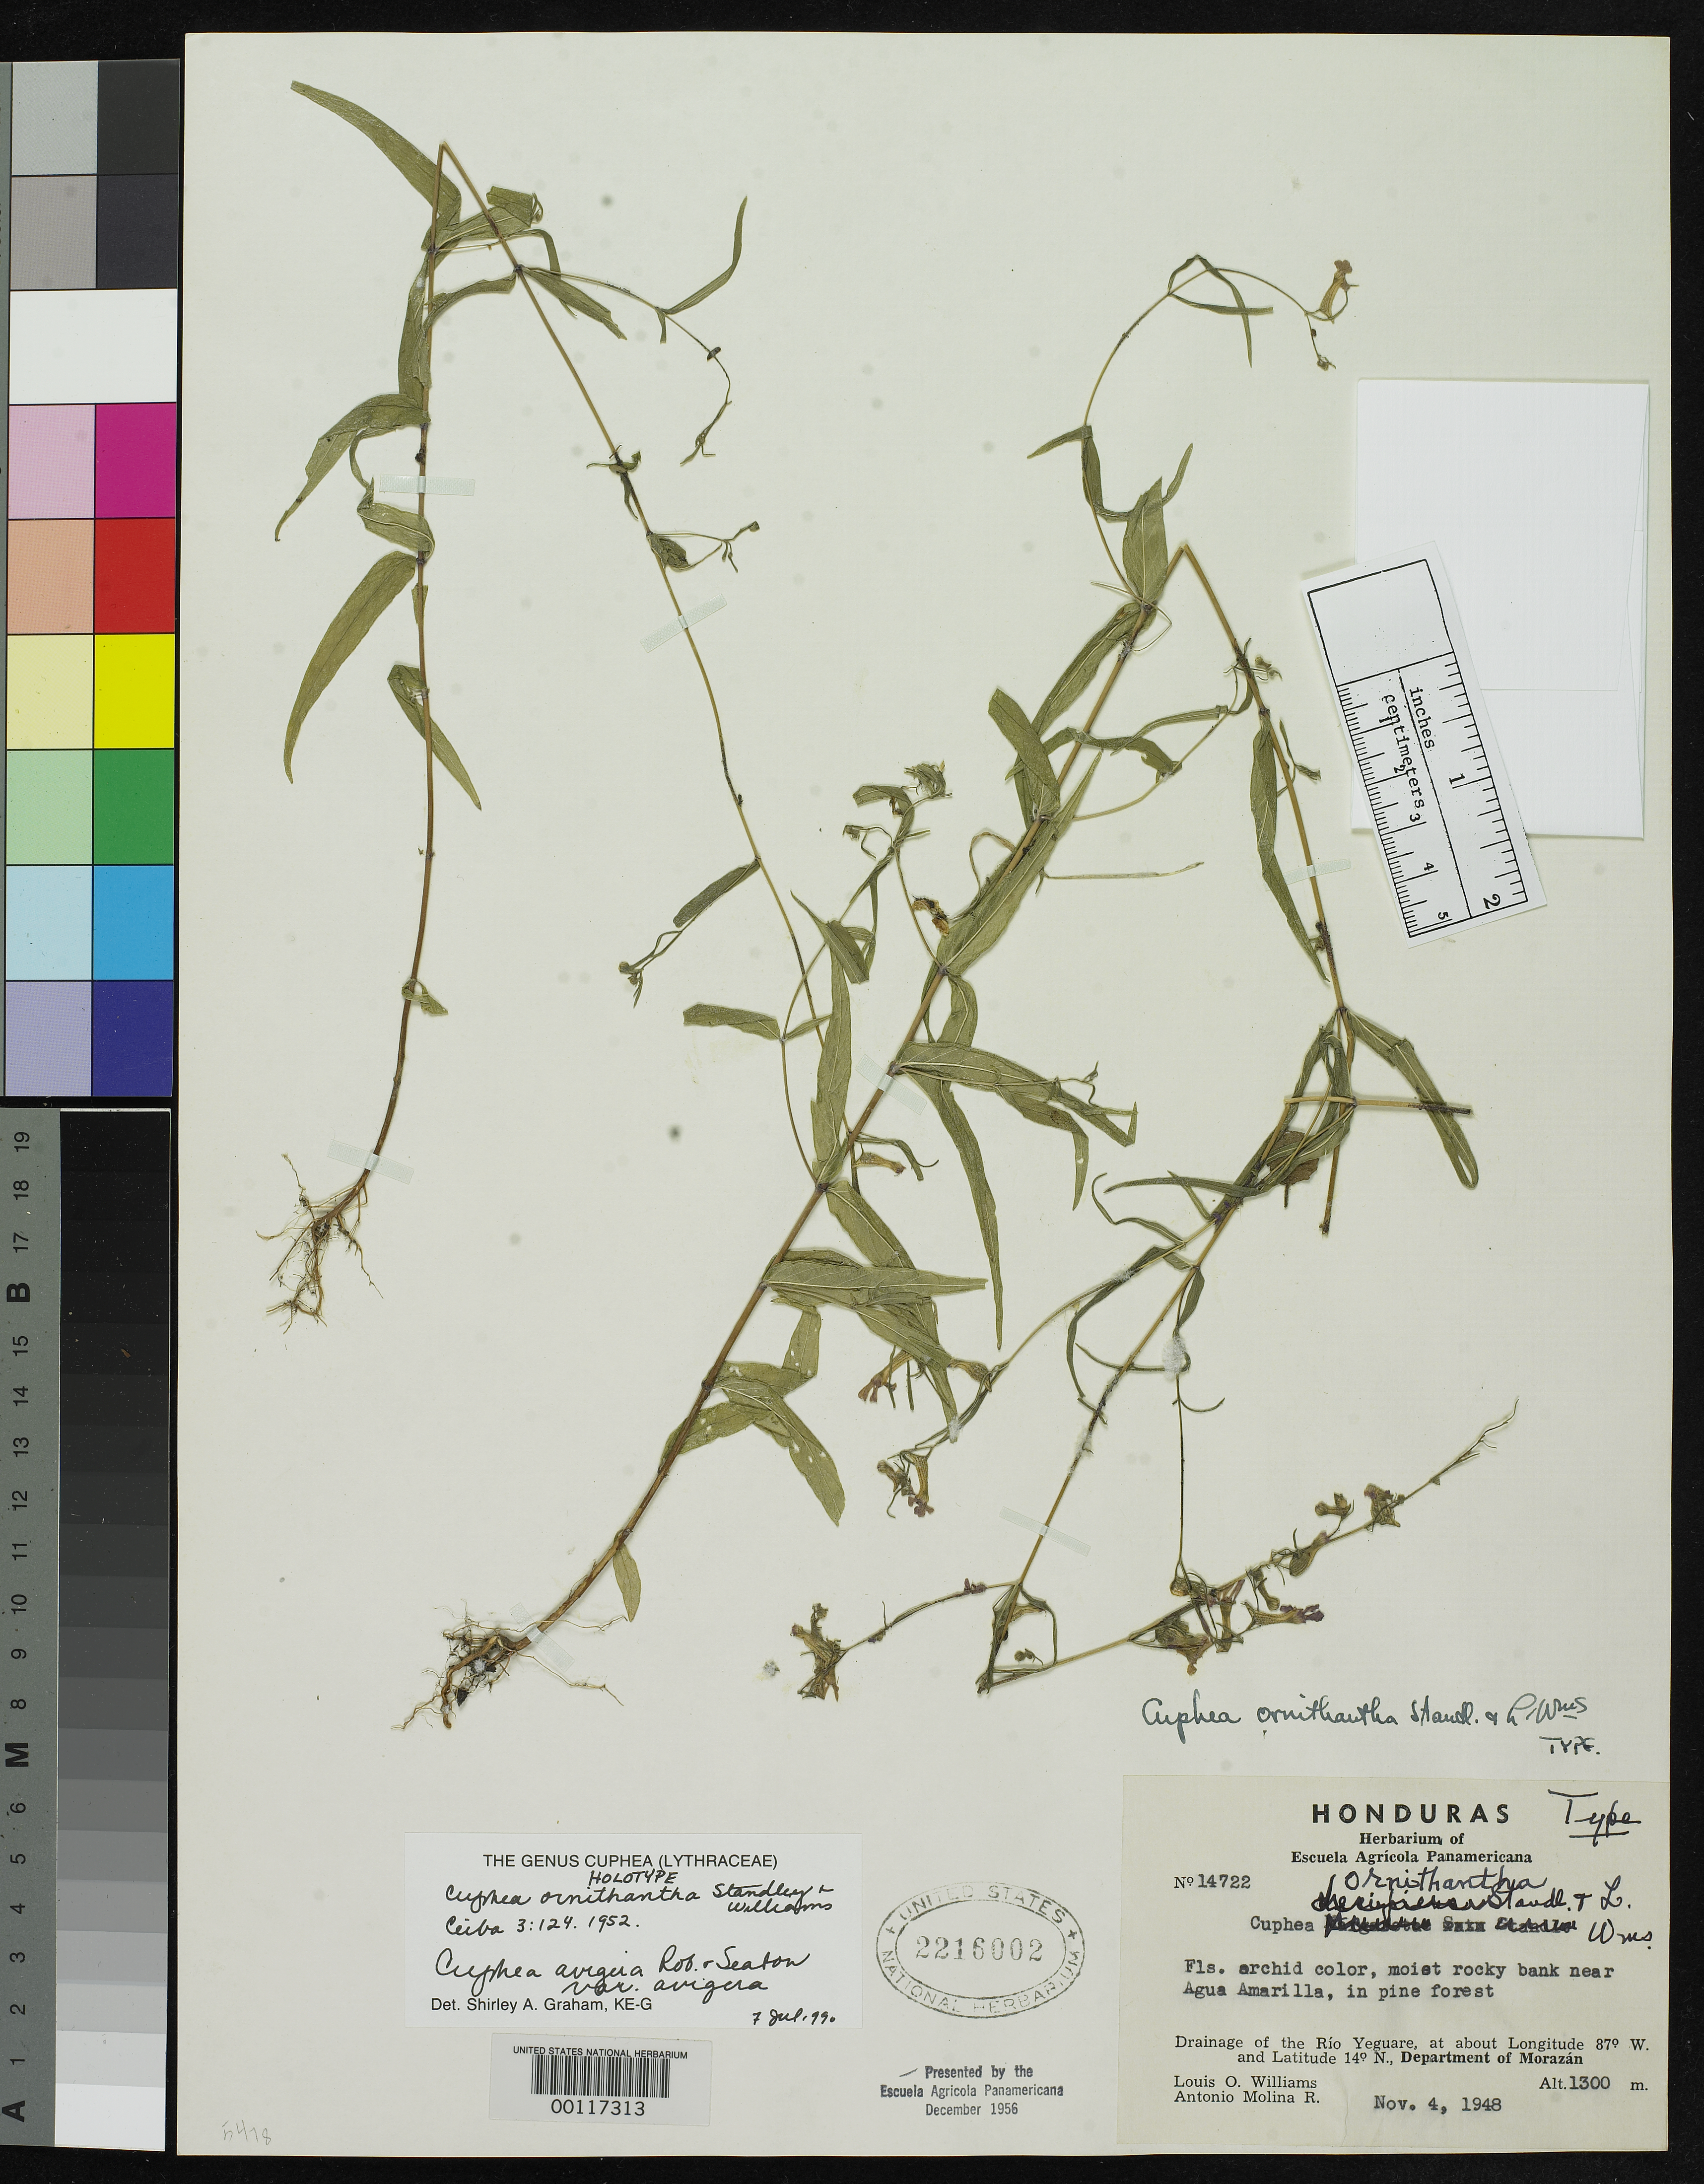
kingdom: Plantae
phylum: Tracheophyta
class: Magnoliopsida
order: Myrtales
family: Lythraceae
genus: Cuphea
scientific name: Cuphea ornithantha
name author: Standl. & L.O. Williams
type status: Holotype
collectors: L. O. Williams & A. Molina R.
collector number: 14722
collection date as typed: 04 Nov 1948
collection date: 1948-11-04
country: Honduras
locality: río Yeguare drainege.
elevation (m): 1300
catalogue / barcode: US 2216002